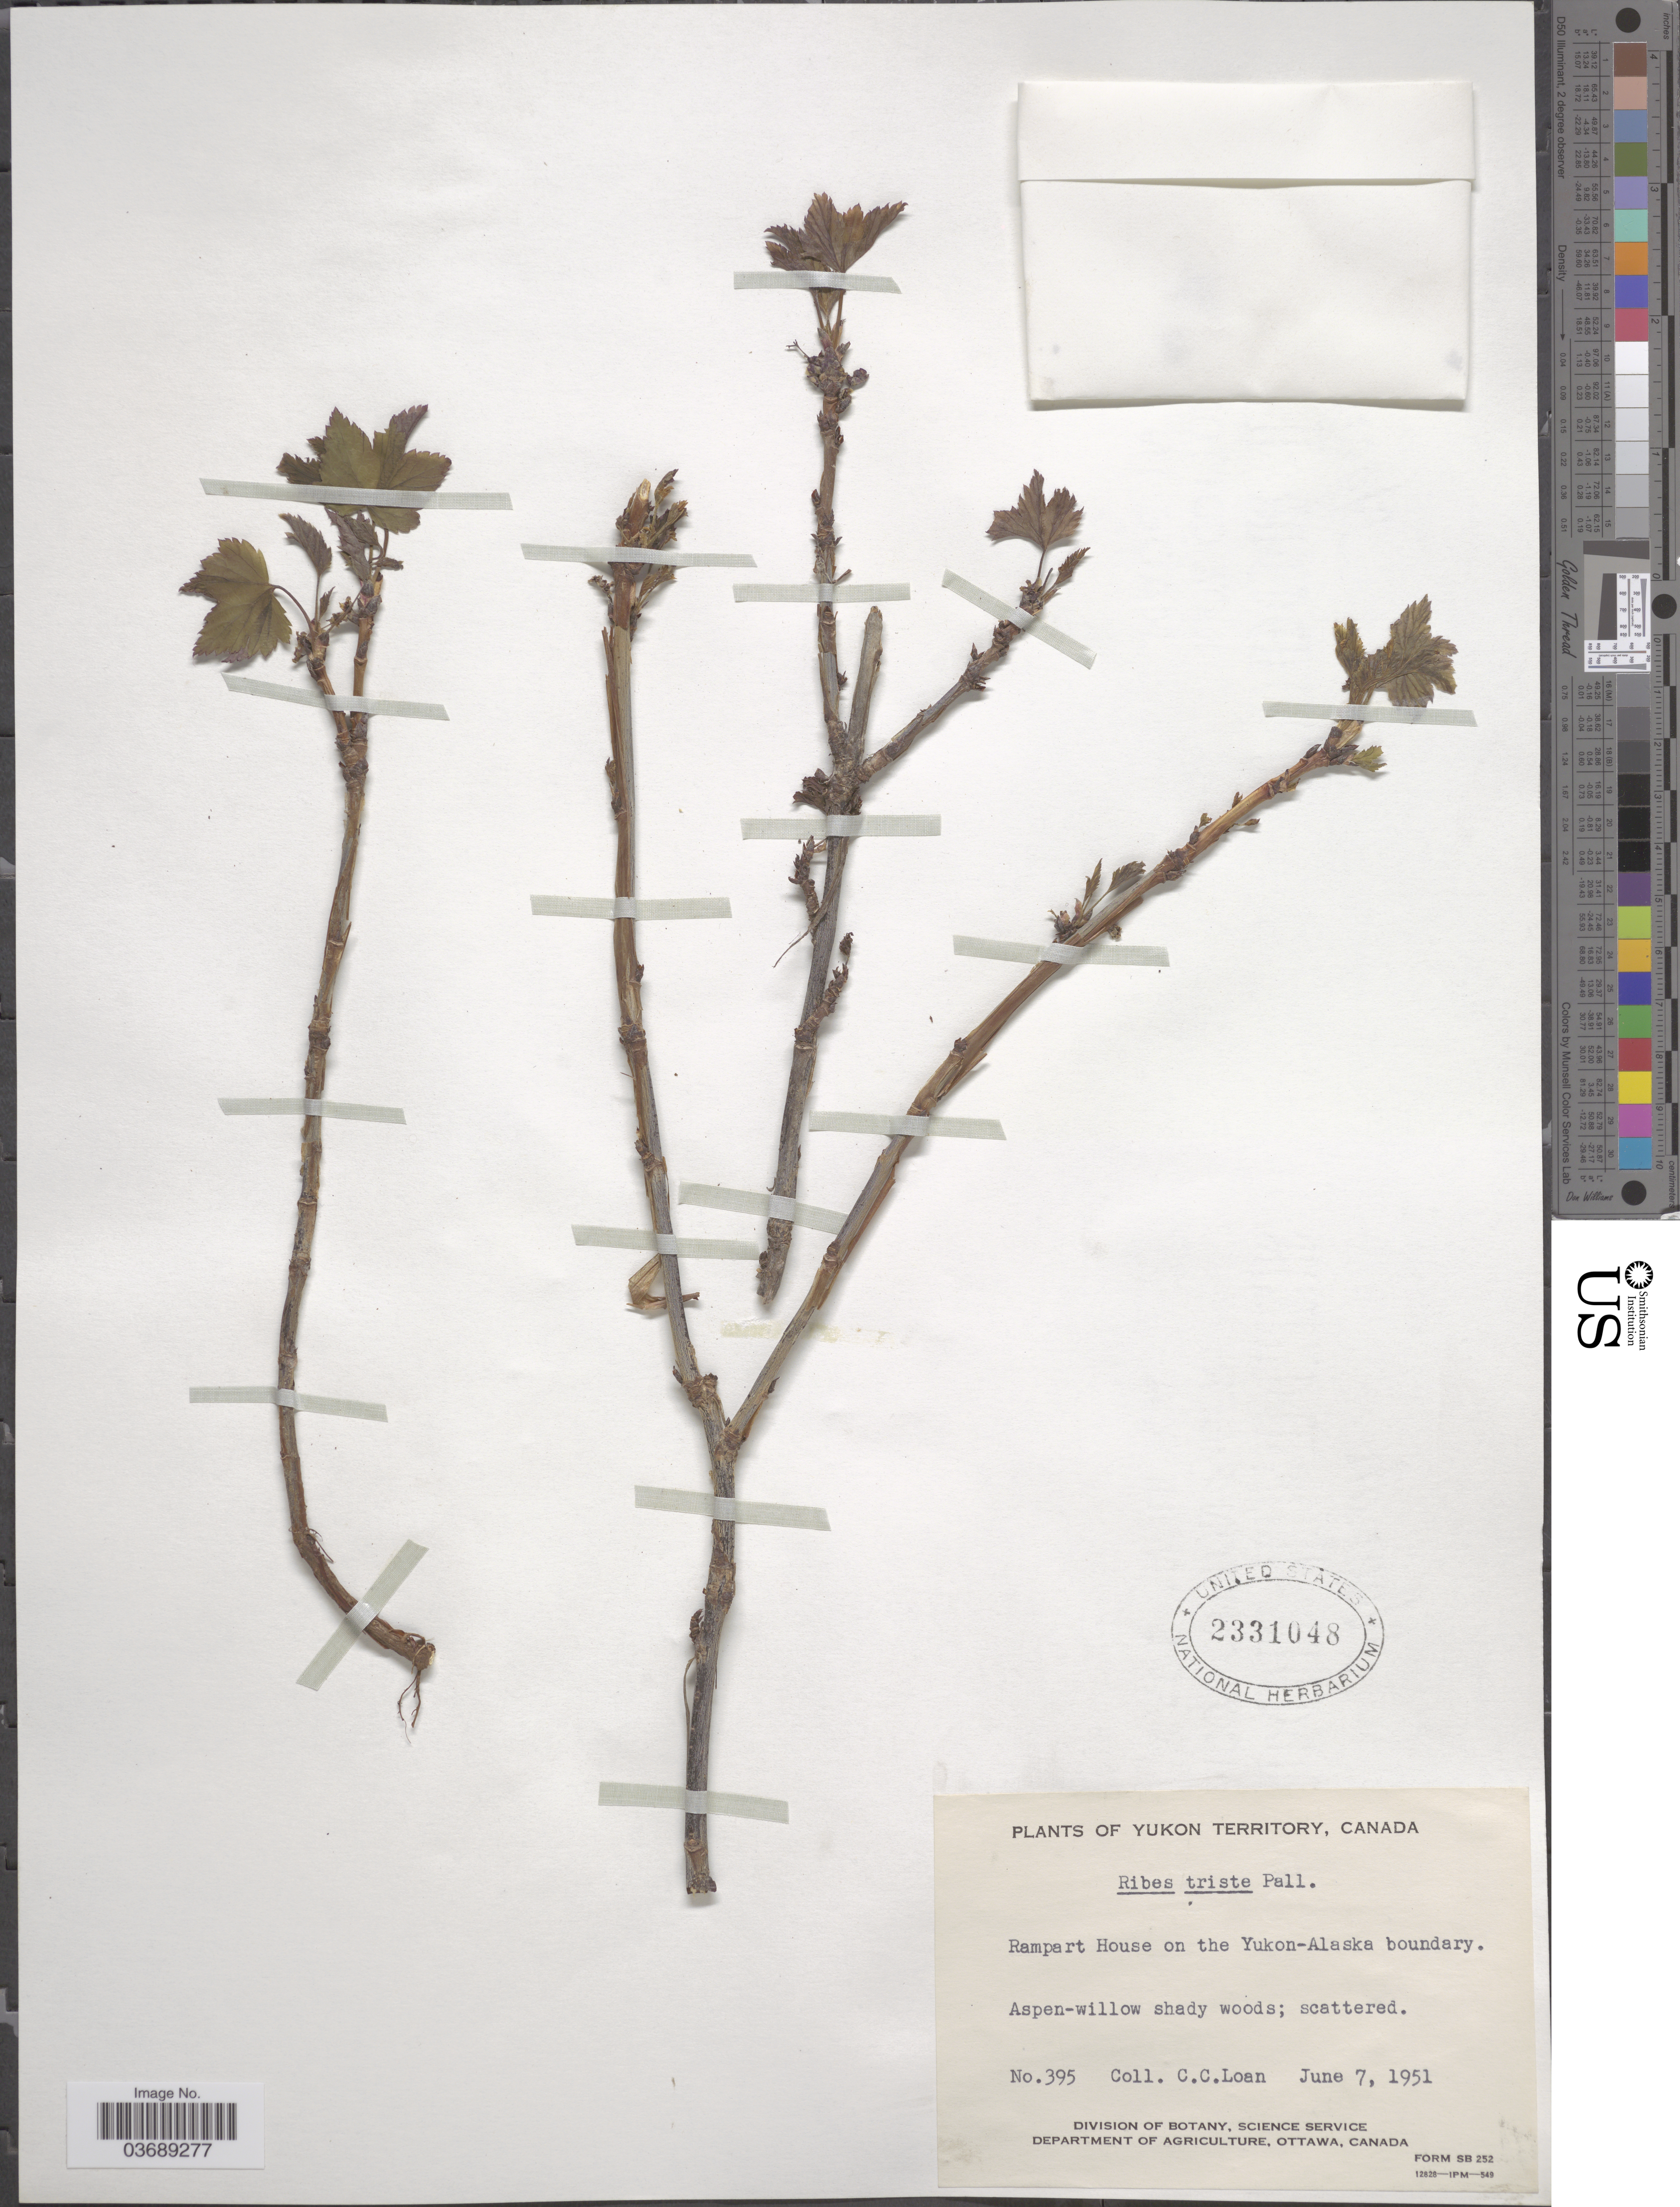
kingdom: Plantae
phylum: Tracheophyta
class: Magnoliopsida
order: Saxifragales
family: Grossulariaceae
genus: Ribes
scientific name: Ribes triste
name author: Pall.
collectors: C. Loan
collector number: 395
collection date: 1951-06-07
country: Canada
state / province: Yukon Territory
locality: Rampart House on the Yukon-Alaska boundary.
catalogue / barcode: US 2331048